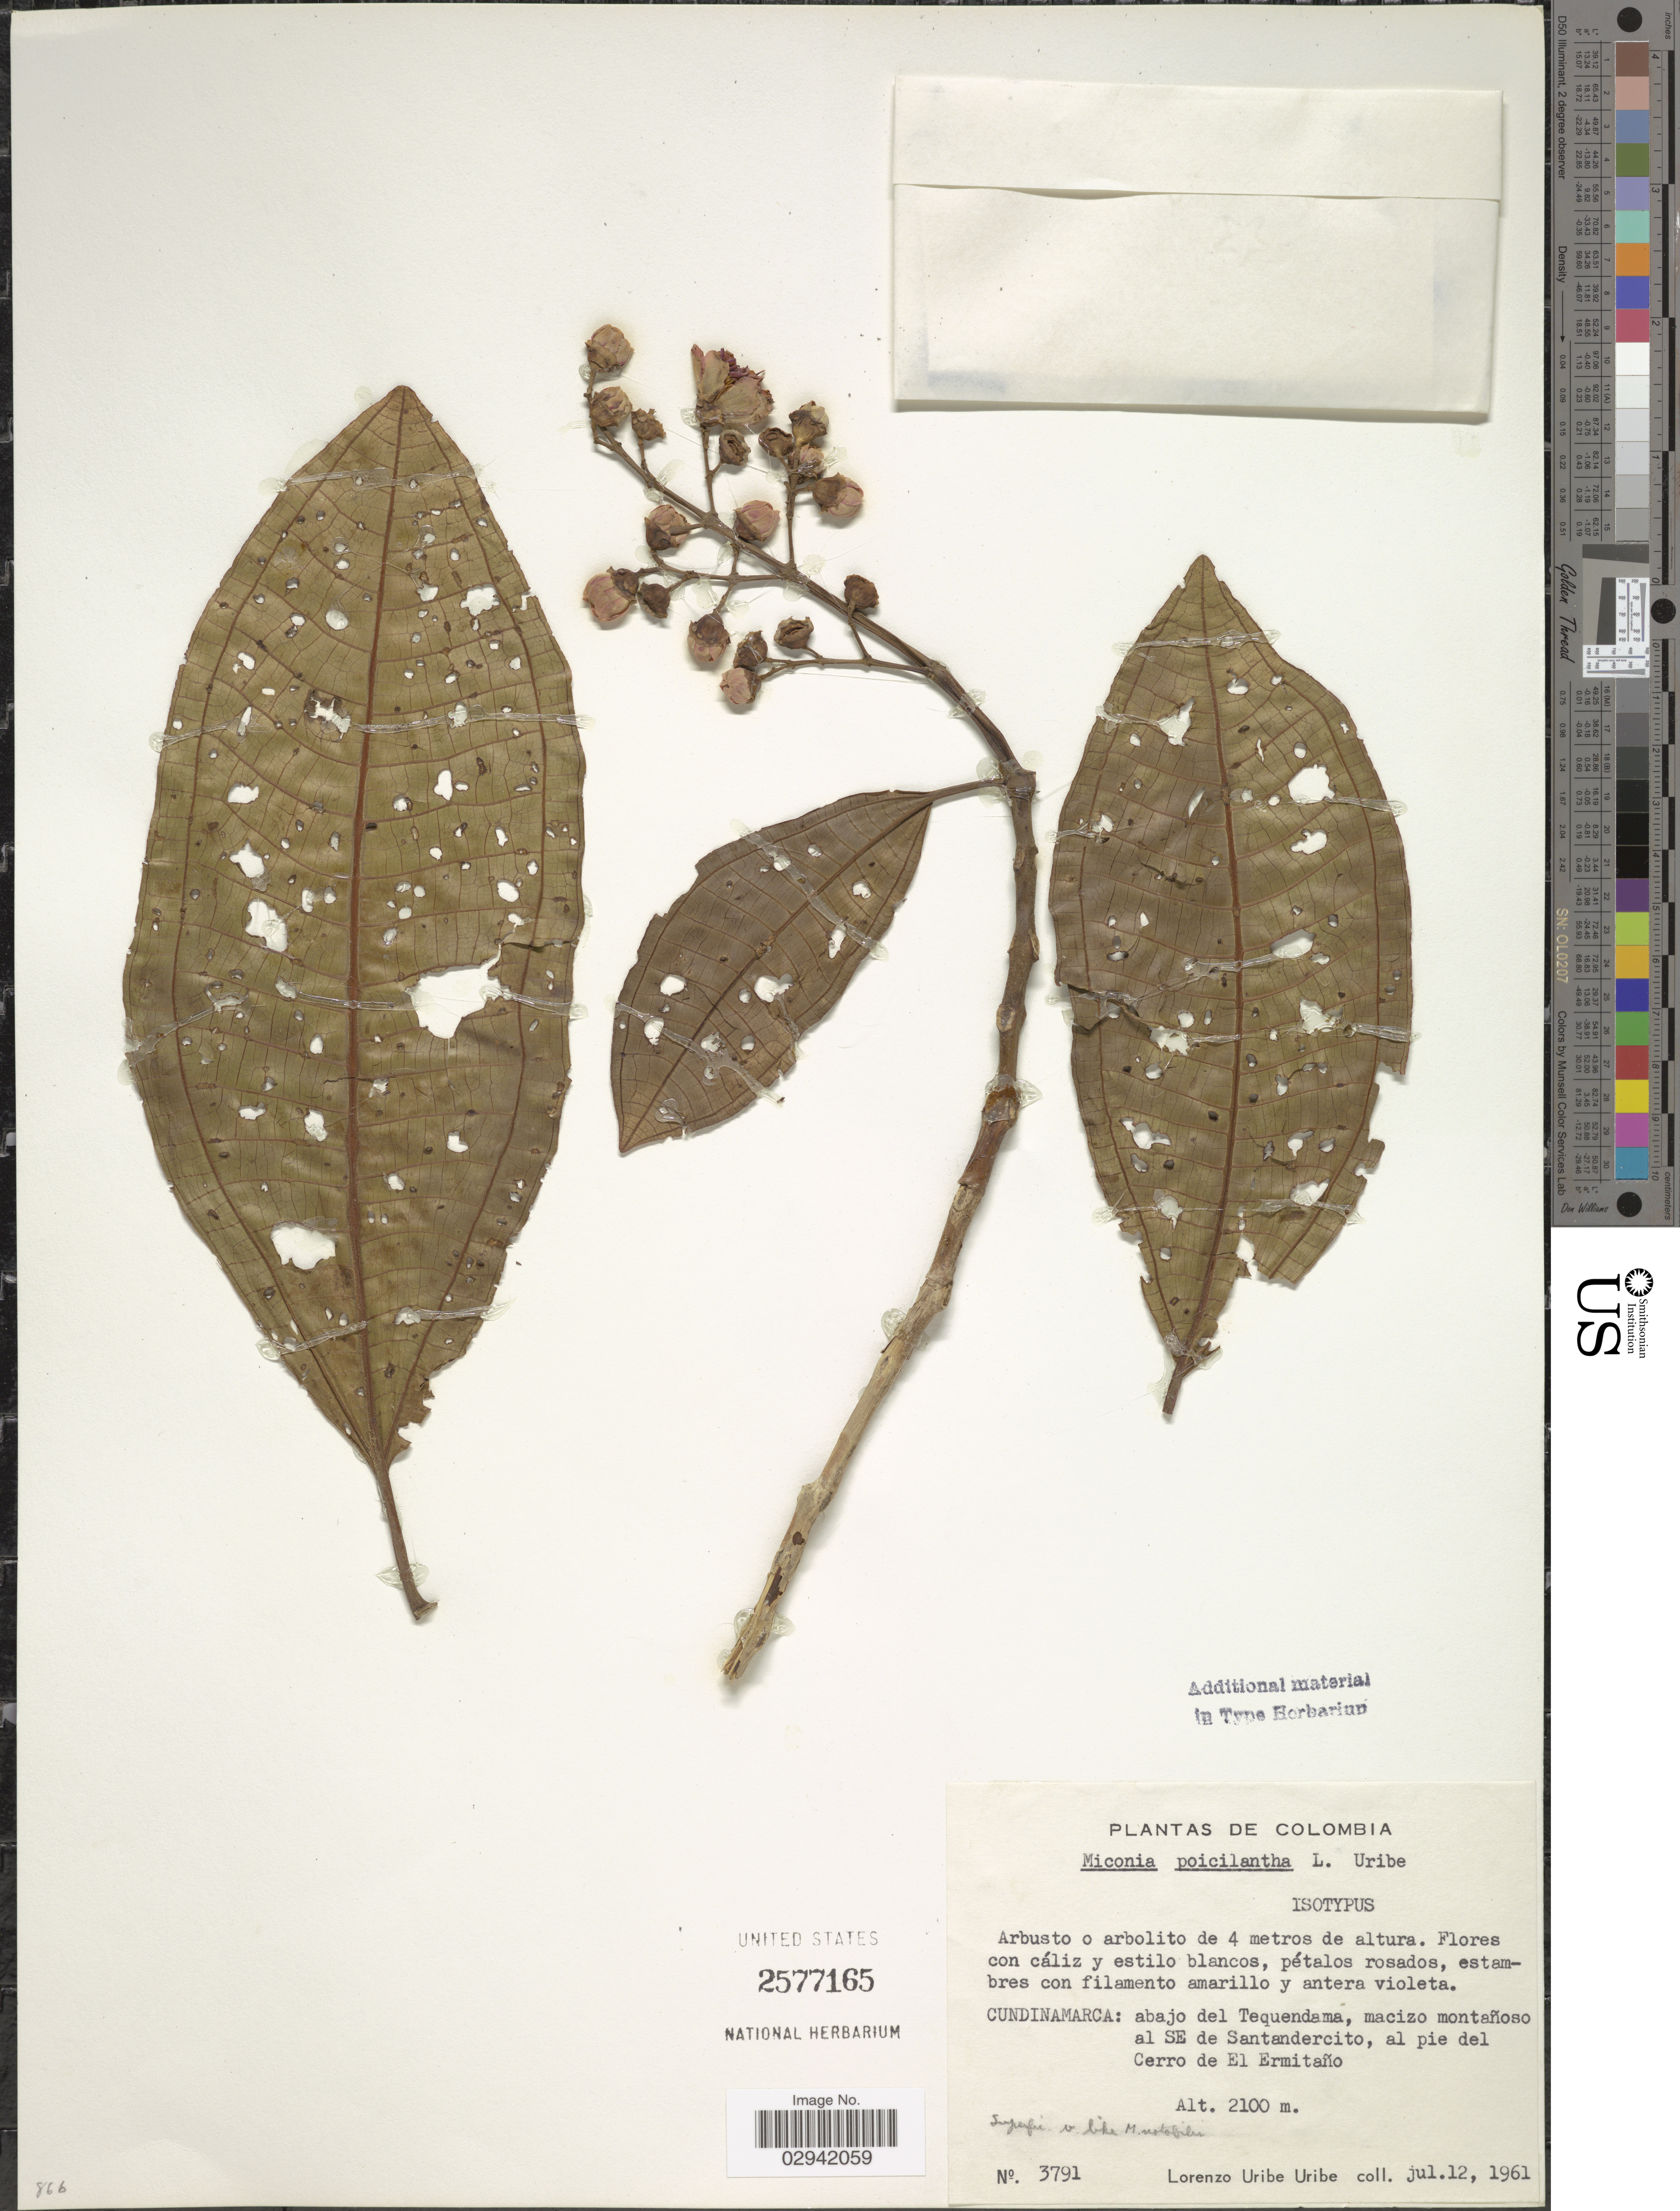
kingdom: Plantae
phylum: Tracheophyta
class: Magnoliopsida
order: Myrtales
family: Melastomataceae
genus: Miconia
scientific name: Miconia poecilantha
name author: L. Uribe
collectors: L. Uribe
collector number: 3791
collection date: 1961-07-12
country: Colombia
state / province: Cundinamarca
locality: Abajo del Tequendama, macizo montañoso al SE de Santandercito, al pie del Cerro de El Ermitaño.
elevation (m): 2100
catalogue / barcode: US 2577165